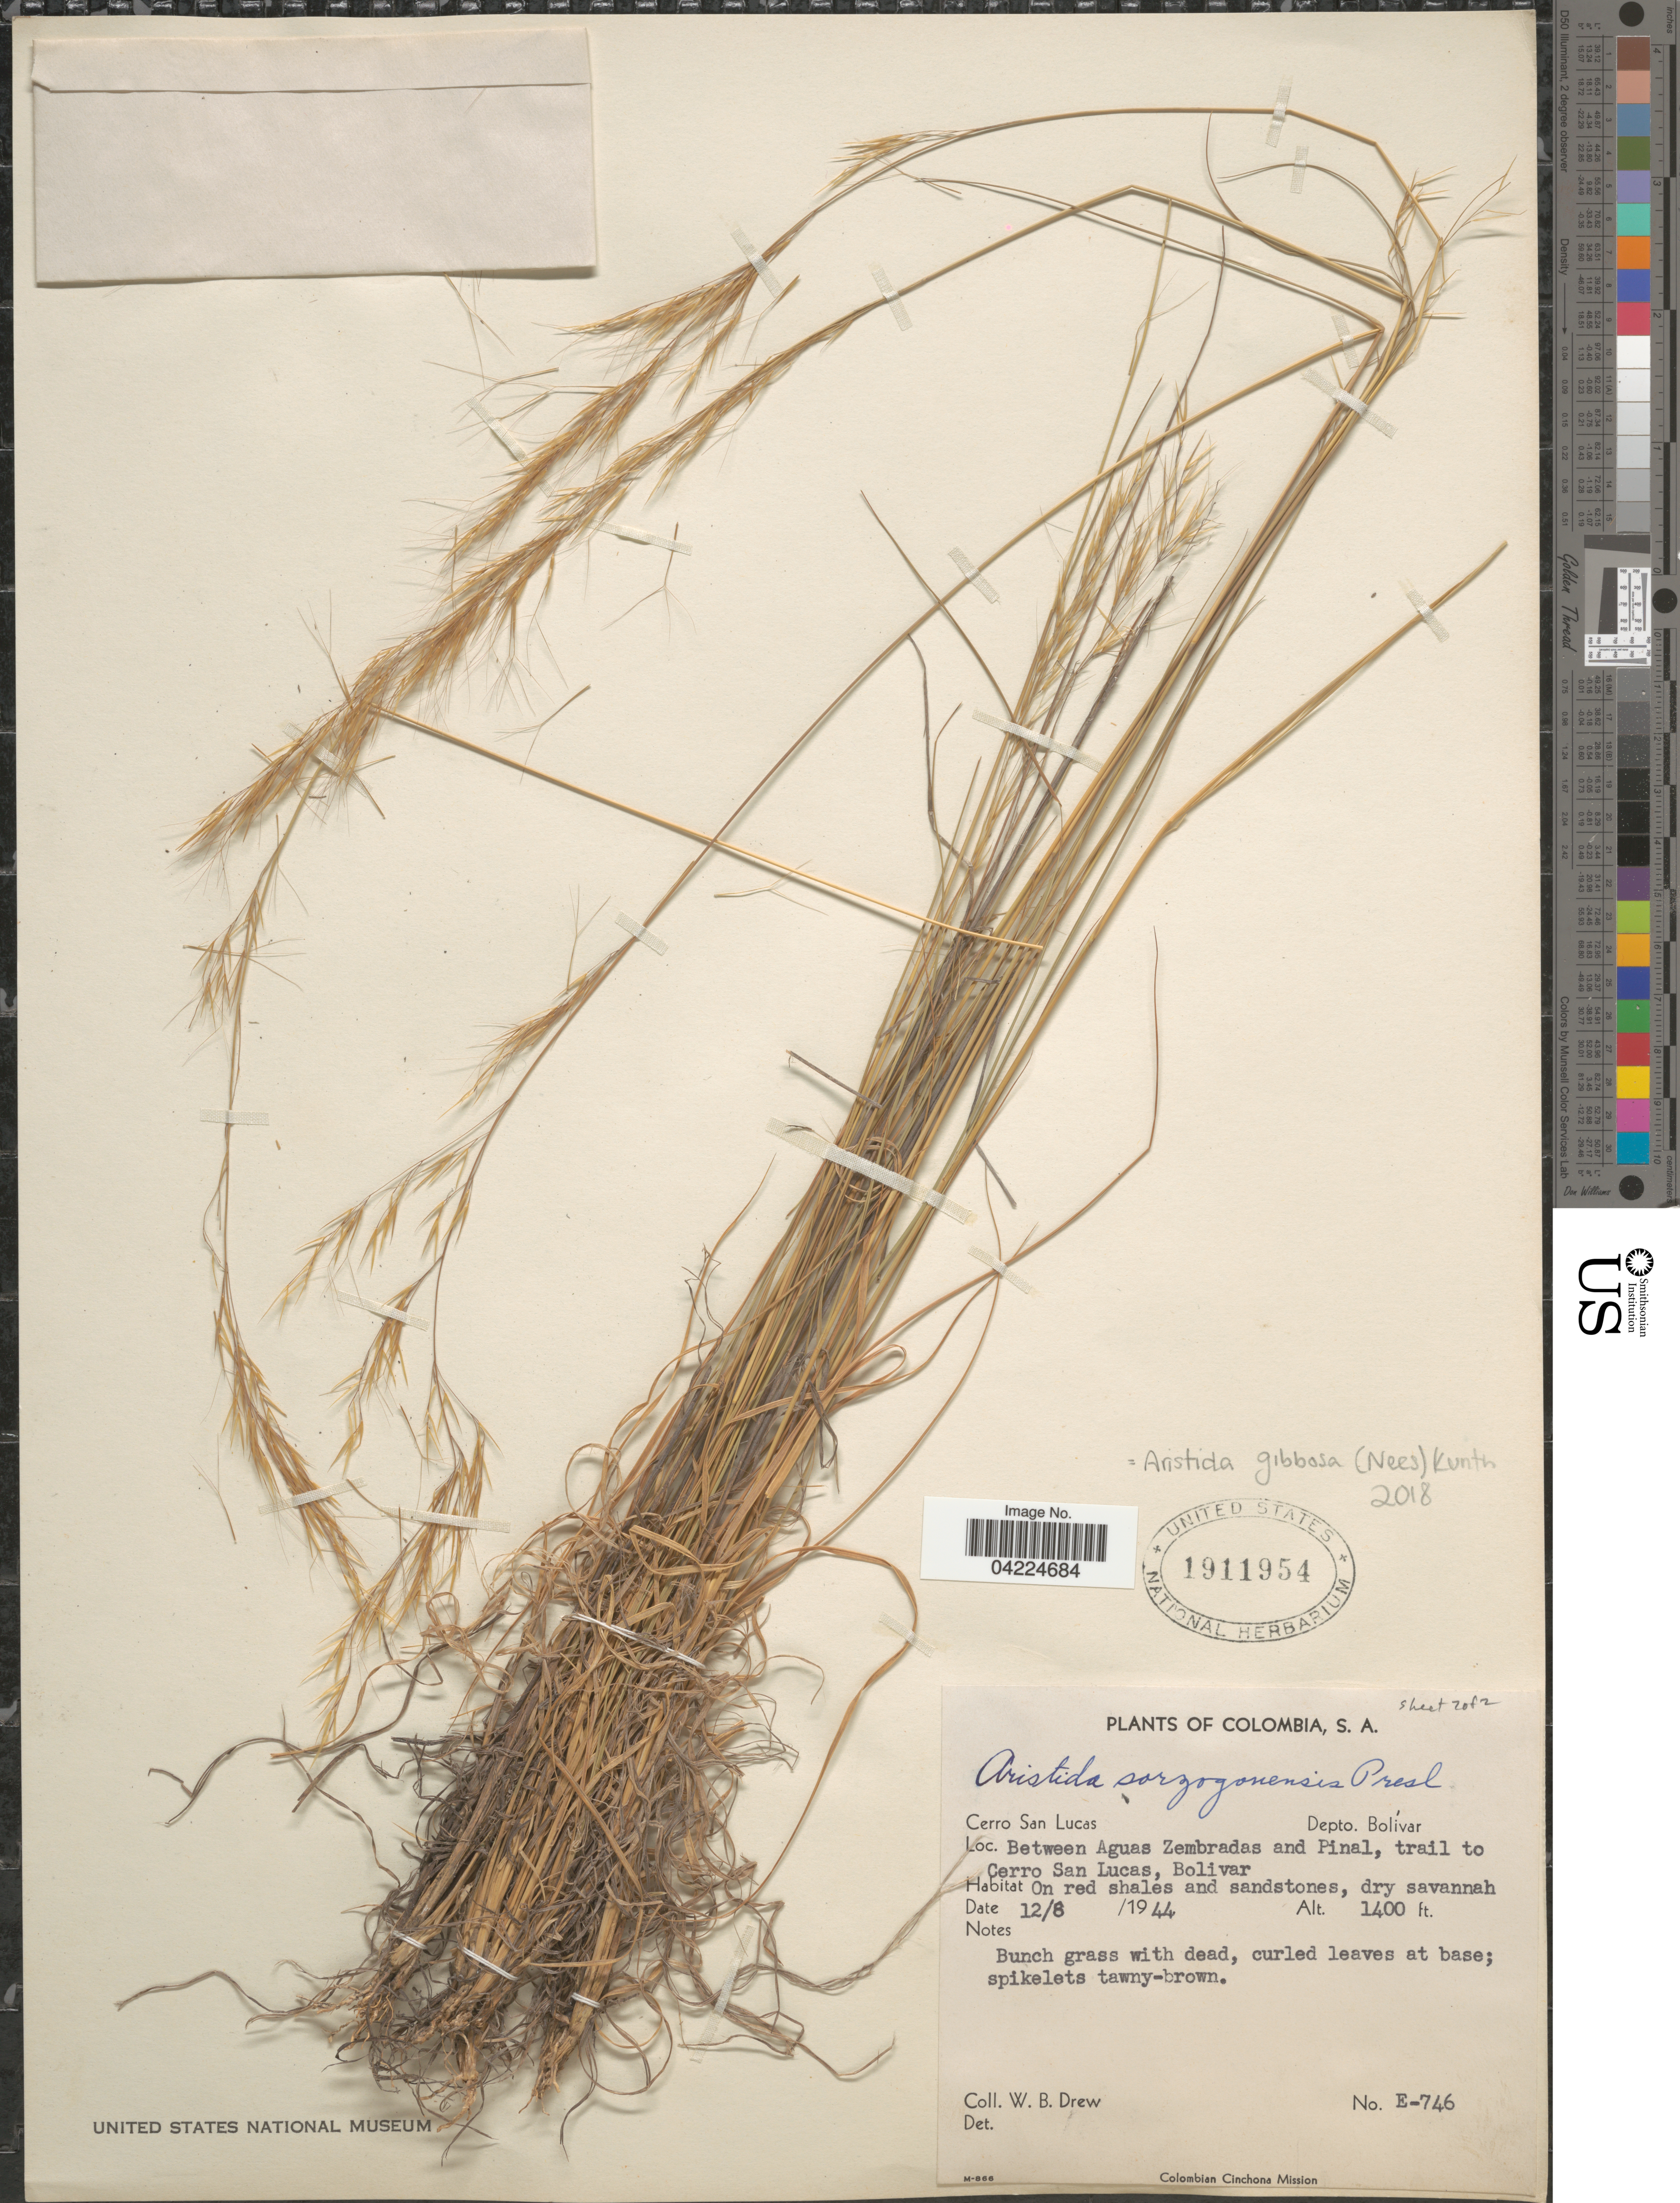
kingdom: Plantae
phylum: Tracheophyta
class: Liliopsida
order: Poales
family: Poaceae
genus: Aristida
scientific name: Aristida gibbosa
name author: (Nees) Kunth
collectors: W. B. Drew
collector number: E-746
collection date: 1944-08-12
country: Colombia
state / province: Bolívar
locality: Cerro San Lucas. Depto. Bolívar. Between Aguas Zembradas and Pinal, trail to Cerro San Lucas. Colombian Cinchona Mission.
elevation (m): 427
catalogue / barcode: US 1911954